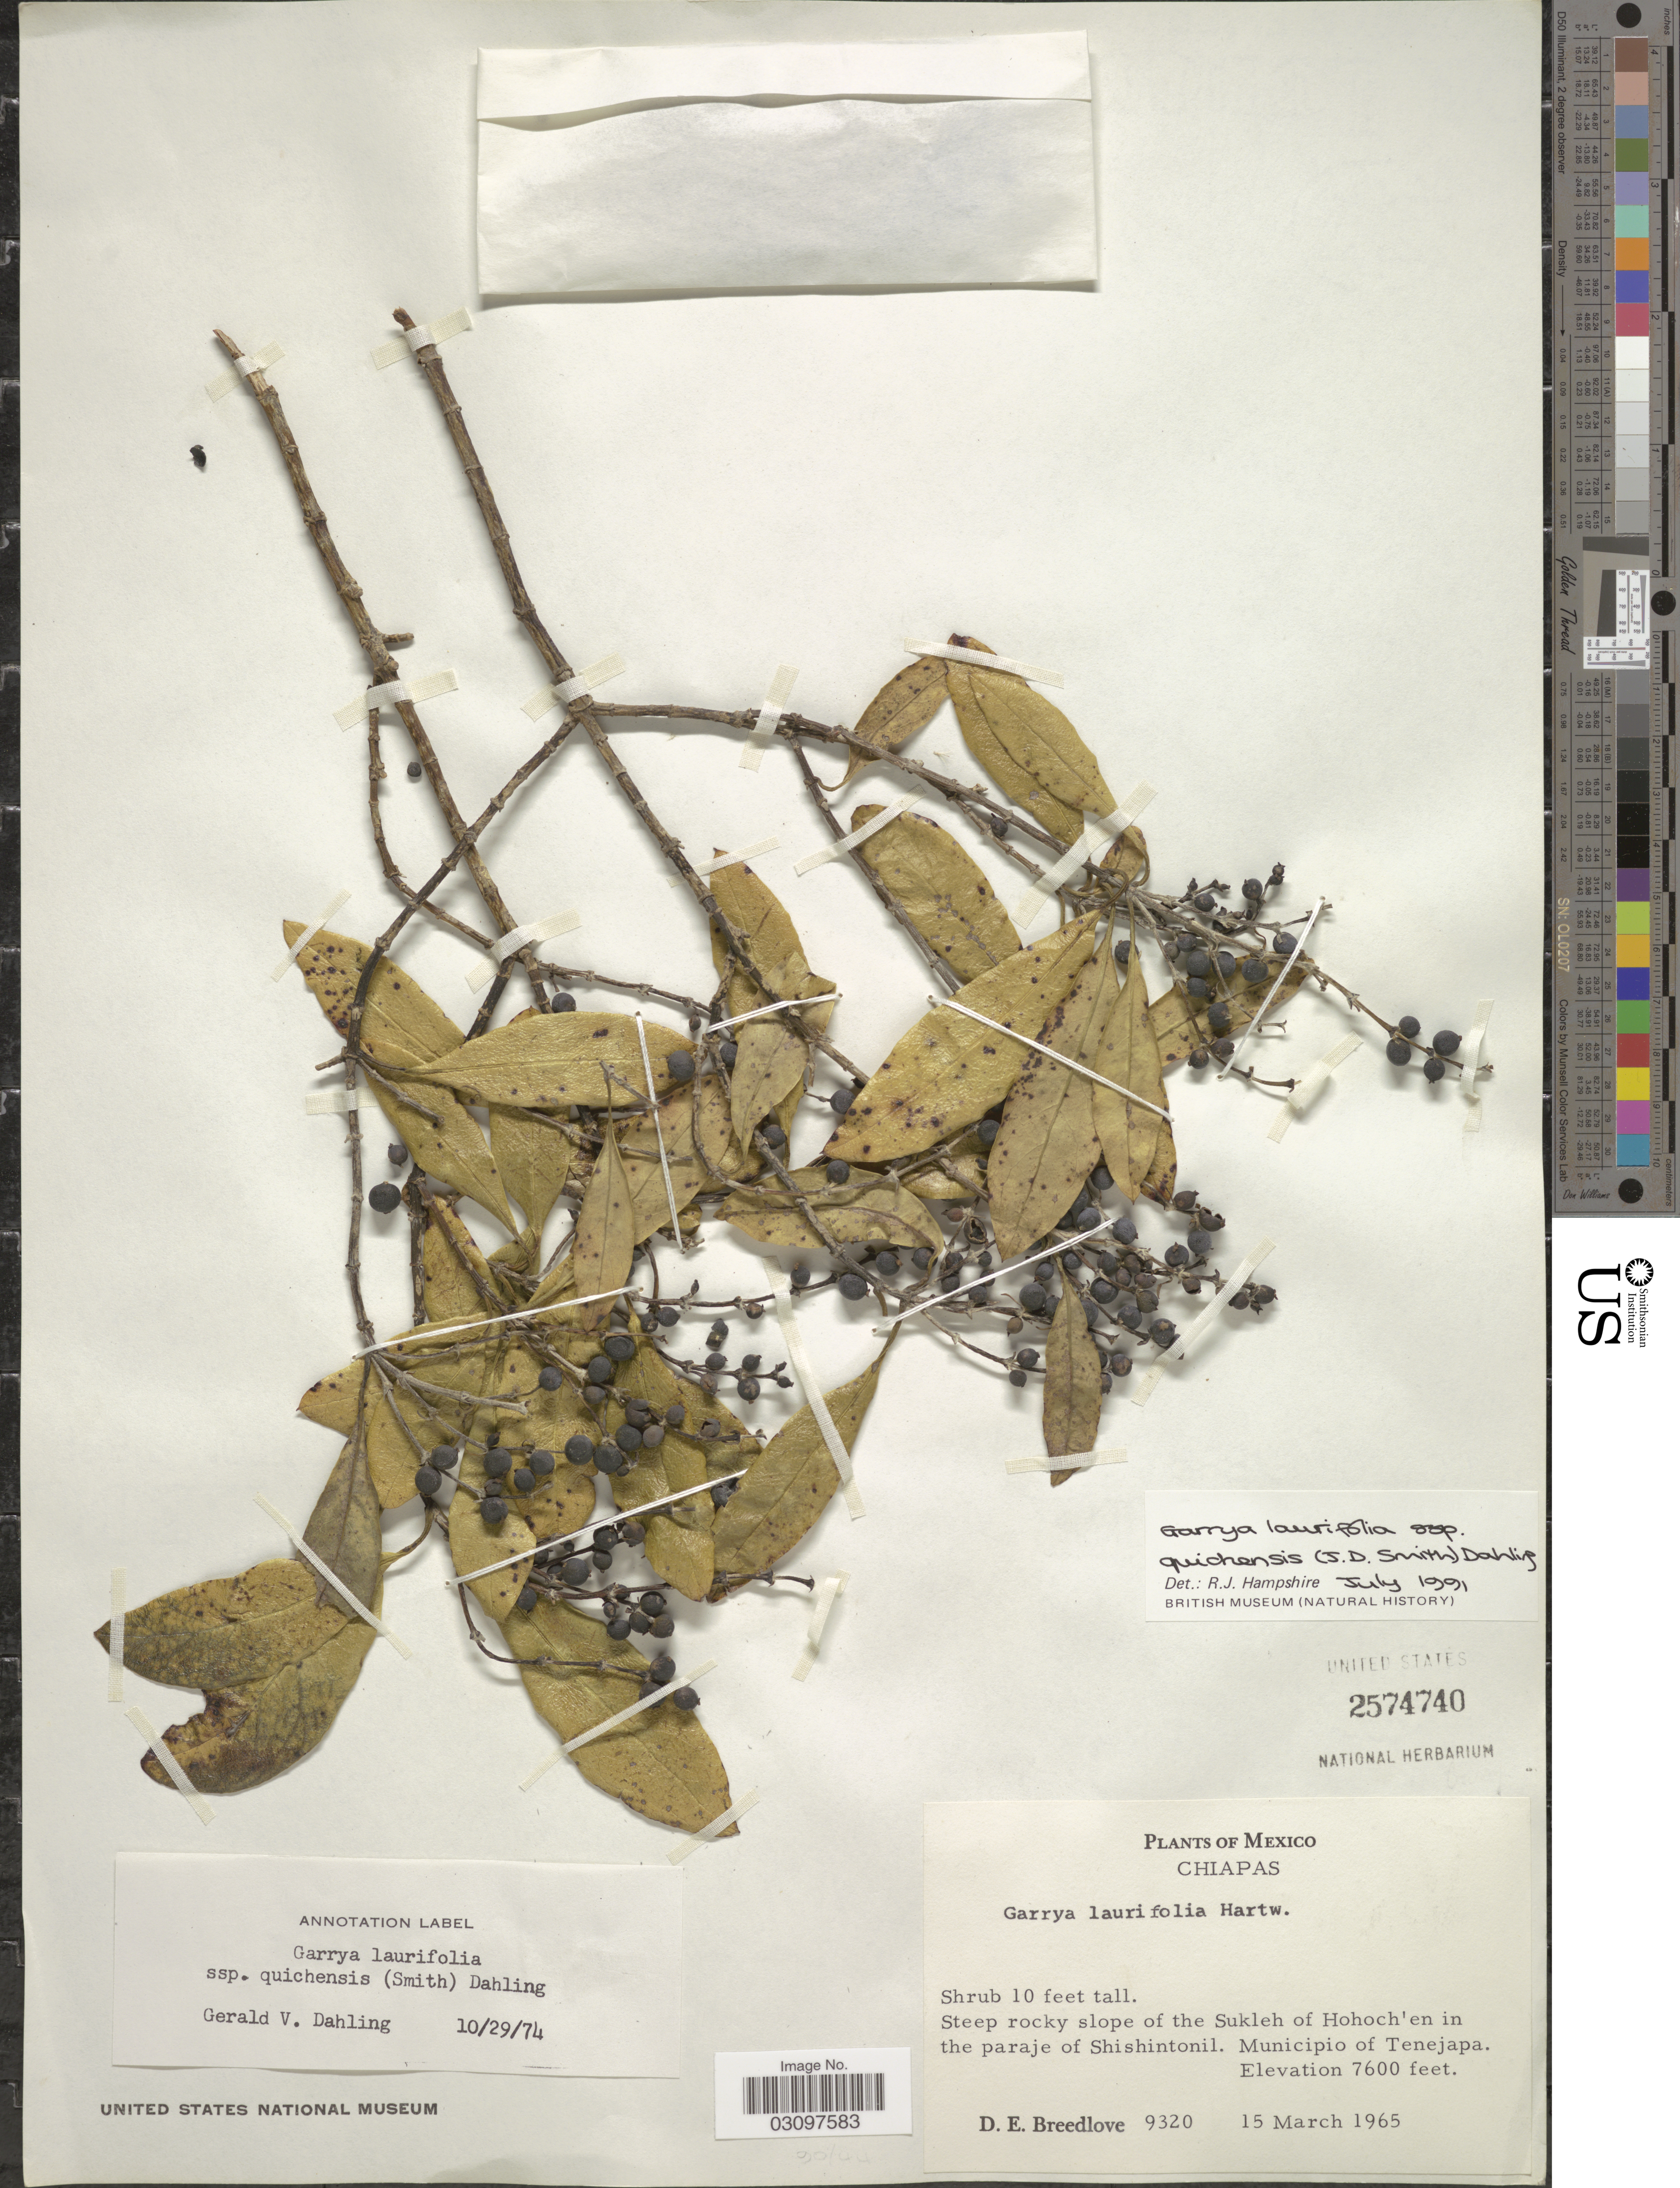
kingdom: Plantae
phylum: Tracheophyta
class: Magnoliopsida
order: Garryales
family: Garryaceae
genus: Garrya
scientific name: Garrya laurifolia subsp. quichensis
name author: (Donn. Sm.) Dahling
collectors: D. E. Breedlove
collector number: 9320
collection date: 1965-03-15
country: Mexico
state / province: Chiapas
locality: Steep rocky slope of the Sukleh of Hohch'en in the paraje of Shishintonil. Municipio of Tenejapa.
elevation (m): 2316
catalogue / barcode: US 2574740